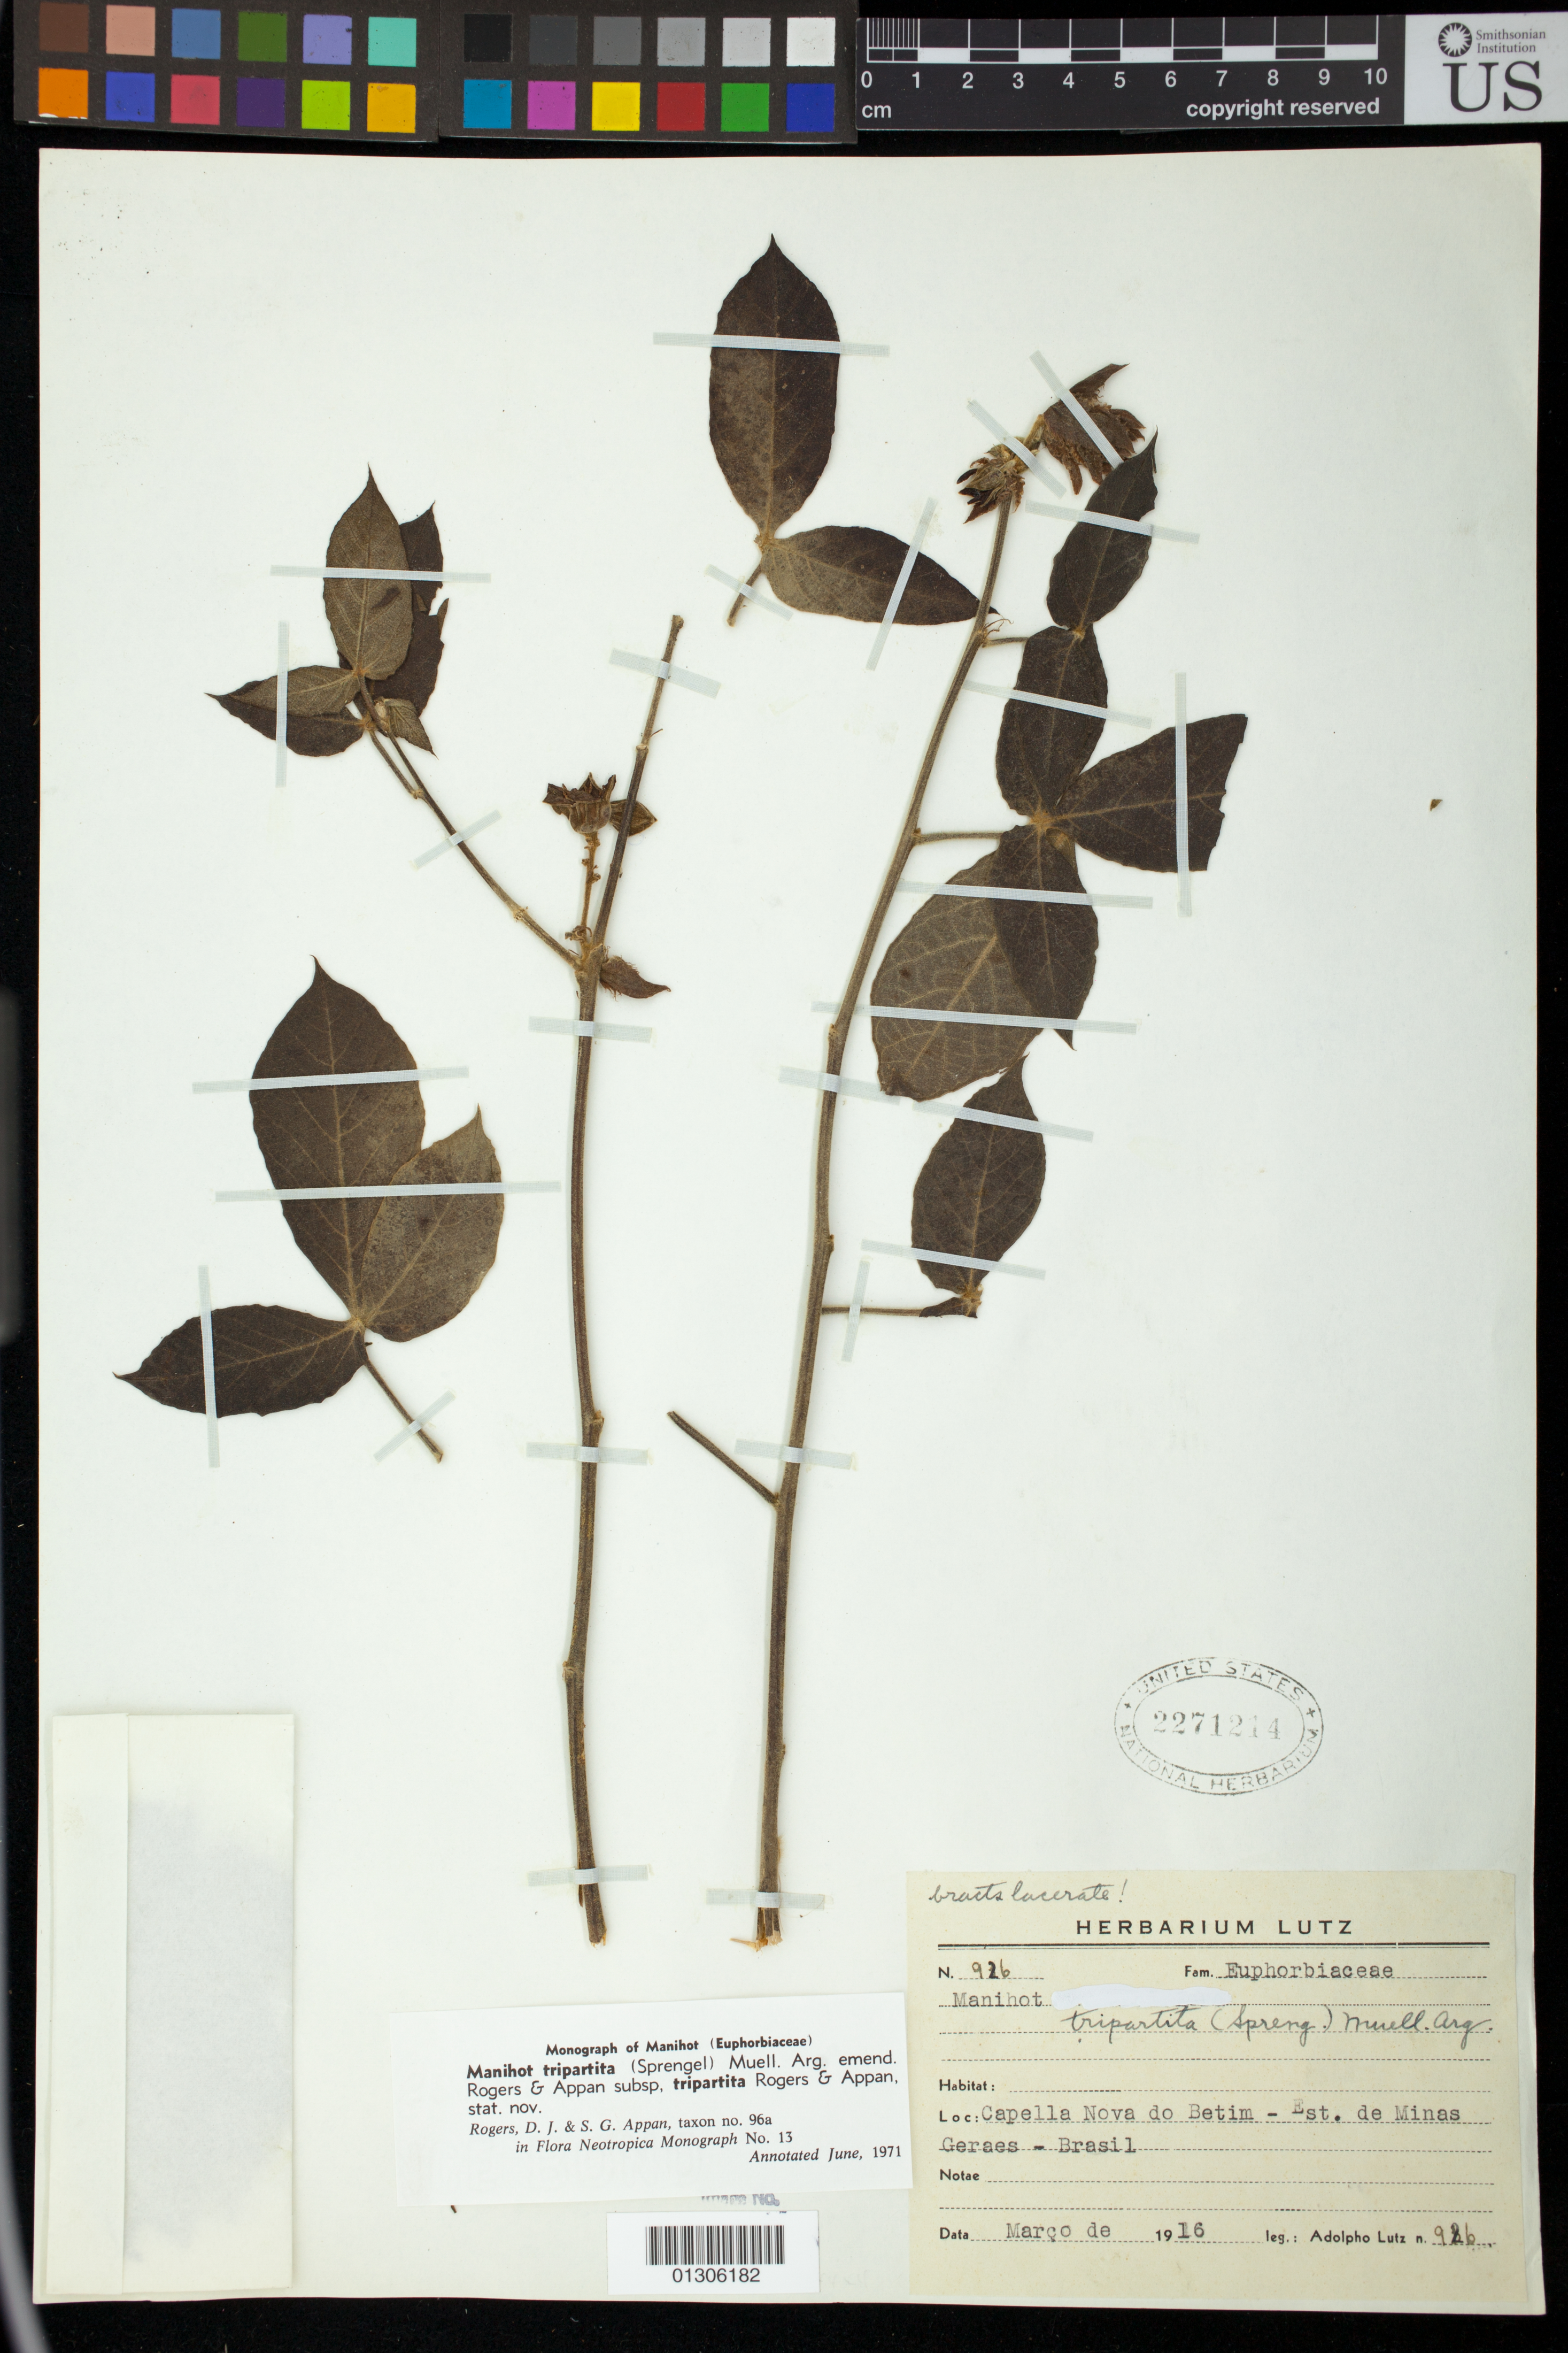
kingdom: Plantae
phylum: Tracheophyta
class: Magnoliopsida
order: Malpighiales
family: Euphorbiaceae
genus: Manihot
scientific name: Manihot tripartita subsp. tripartita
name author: (Spreng.) Müll. Arg.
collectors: A. Lutz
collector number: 926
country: Brazil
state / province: Minas Gerais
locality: Capella Nova do Betim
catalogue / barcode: US 2271214